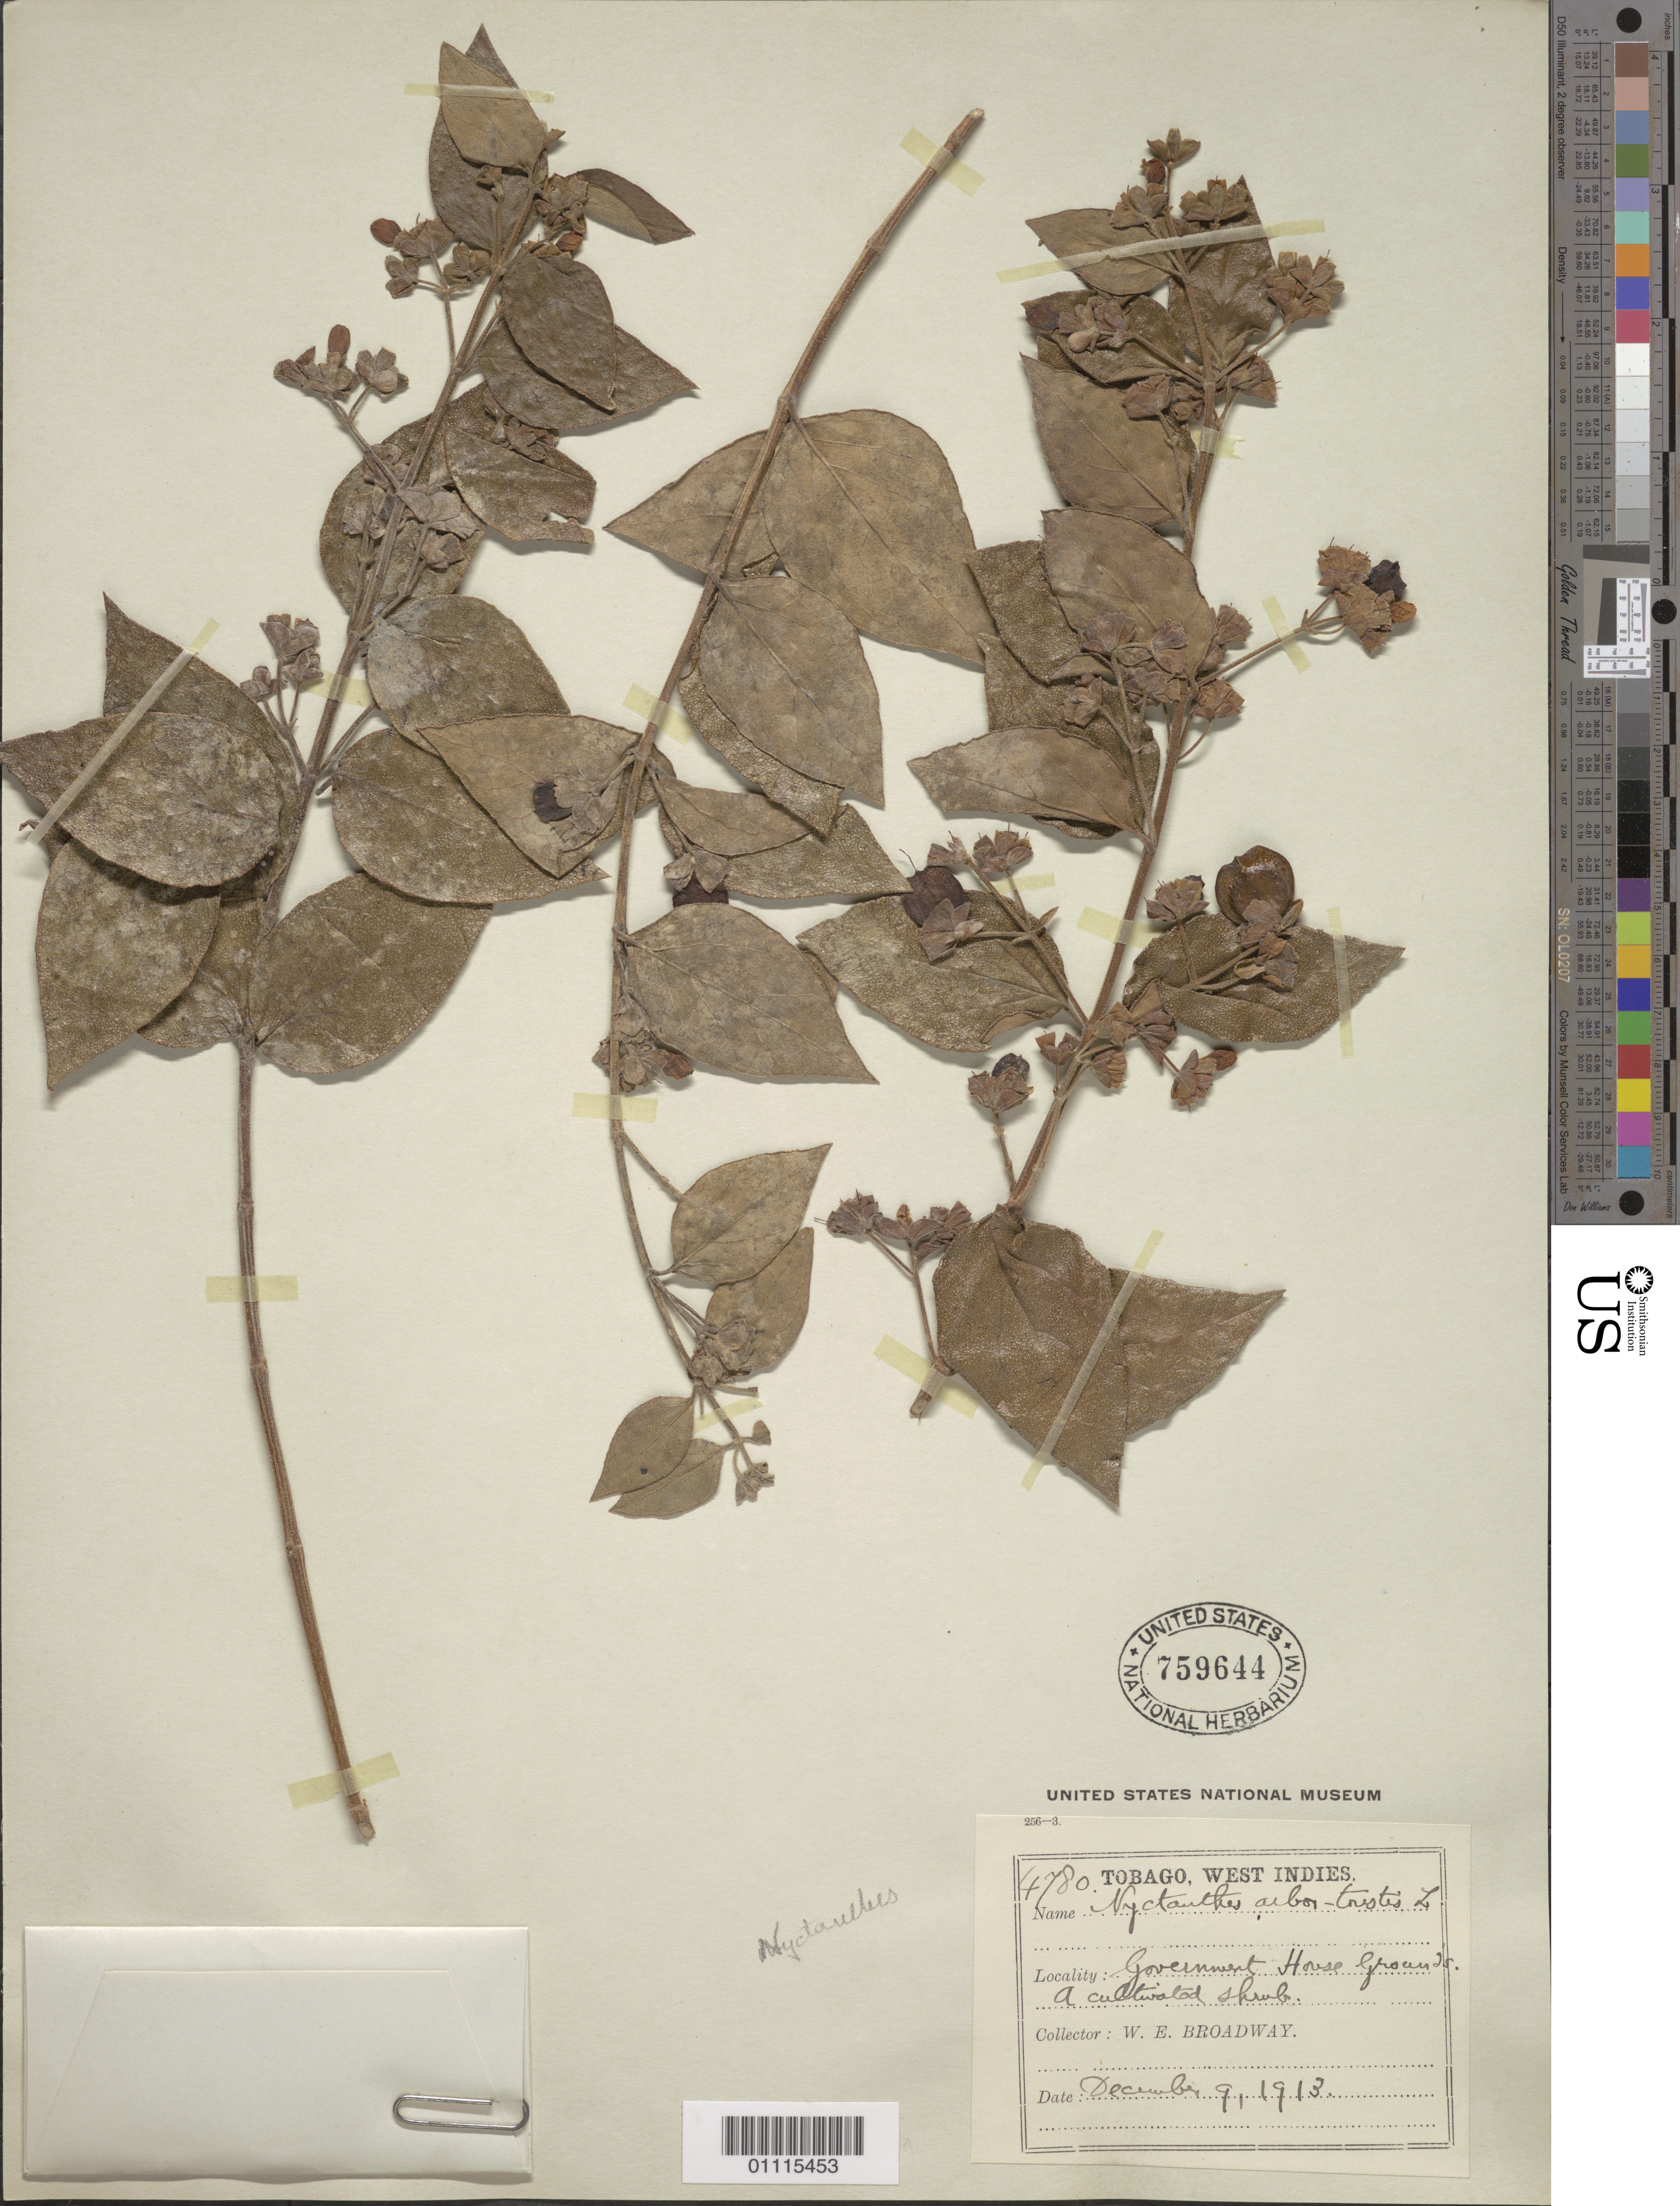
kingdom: Plantae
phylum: Tracheophyta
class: Magnoliopsida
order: Lamiales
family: Oleaceae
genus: Nyctanthes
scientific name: Nyctanthes arbor-tristis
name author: L.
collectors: W. E. Broadway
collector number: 4780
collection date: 1913-12-09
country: Trinidad and Tobago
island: Tobago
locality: Government House Grounds.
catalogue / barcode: US 759644